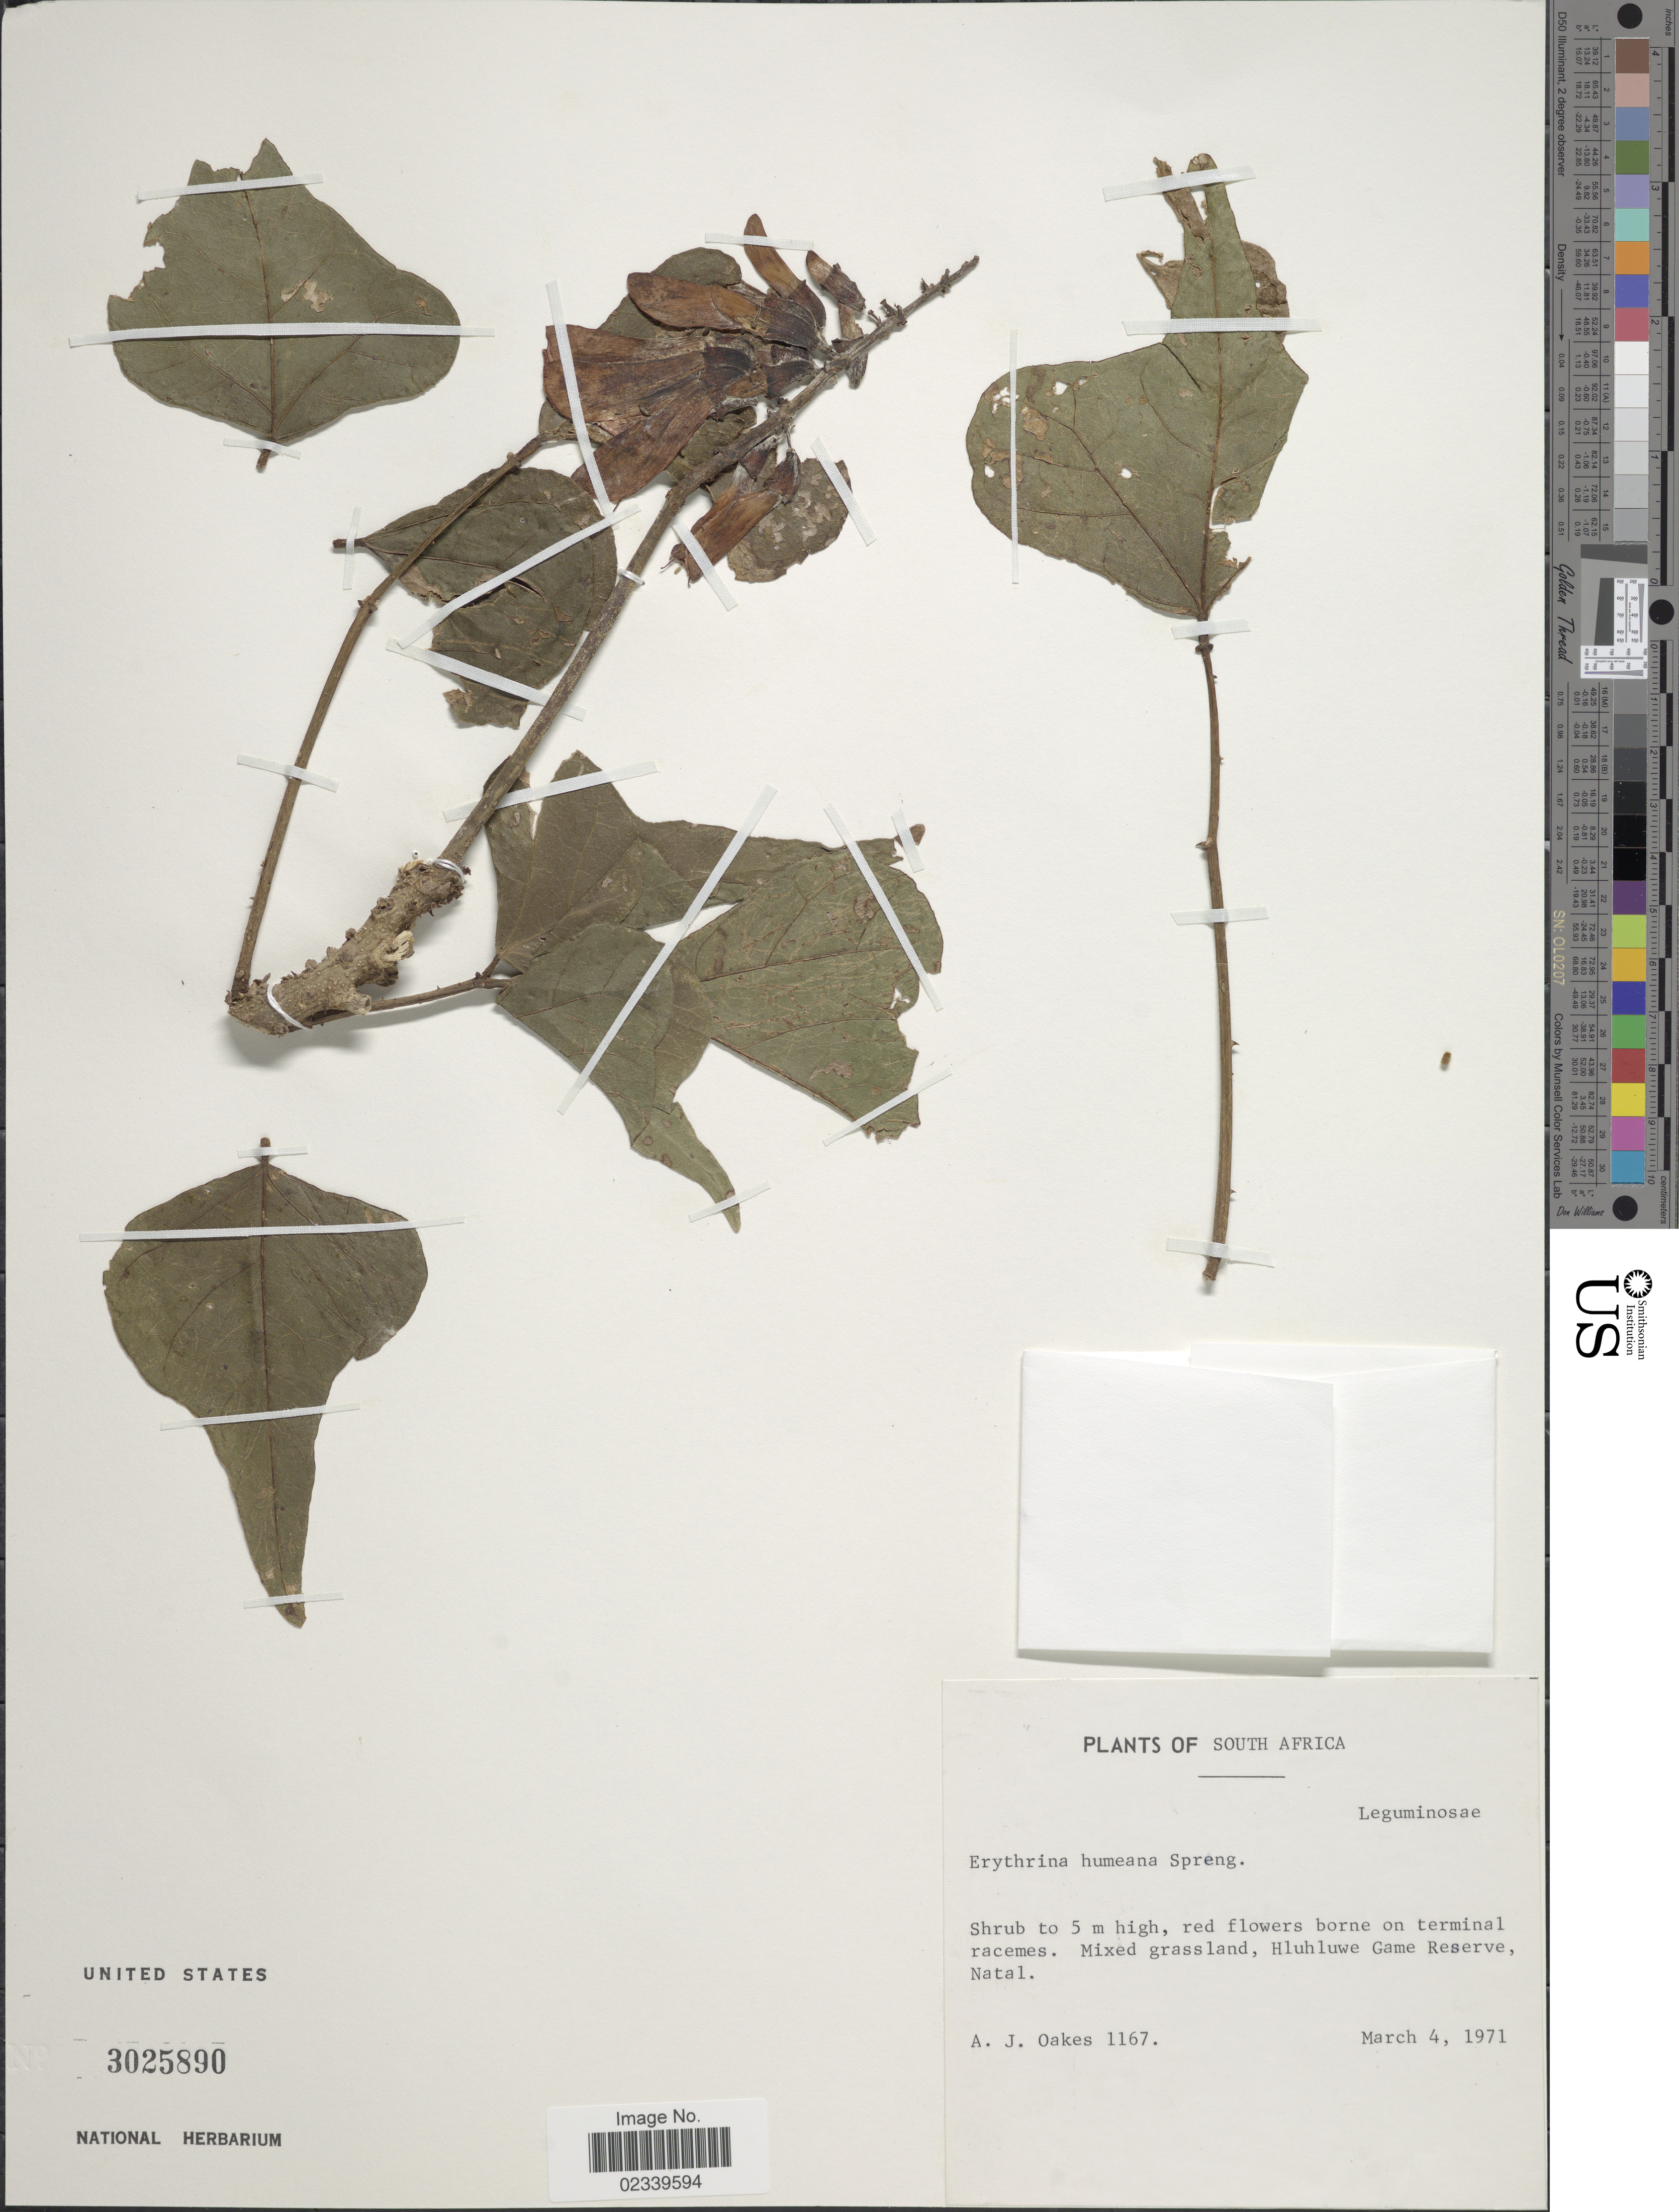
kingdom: Plantae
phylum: Tracheophyta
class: Magnoliopsida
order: Fabales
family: Fabaceae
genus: Erythrina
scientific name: Erythrina humeana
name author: Spreng.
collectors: A. Oakes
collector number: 1167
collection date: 1971-03-04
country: South Africa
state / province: KwaZulu-Natal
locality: Hluhluwe Game Reserve, Natal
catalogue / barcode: US 3025890